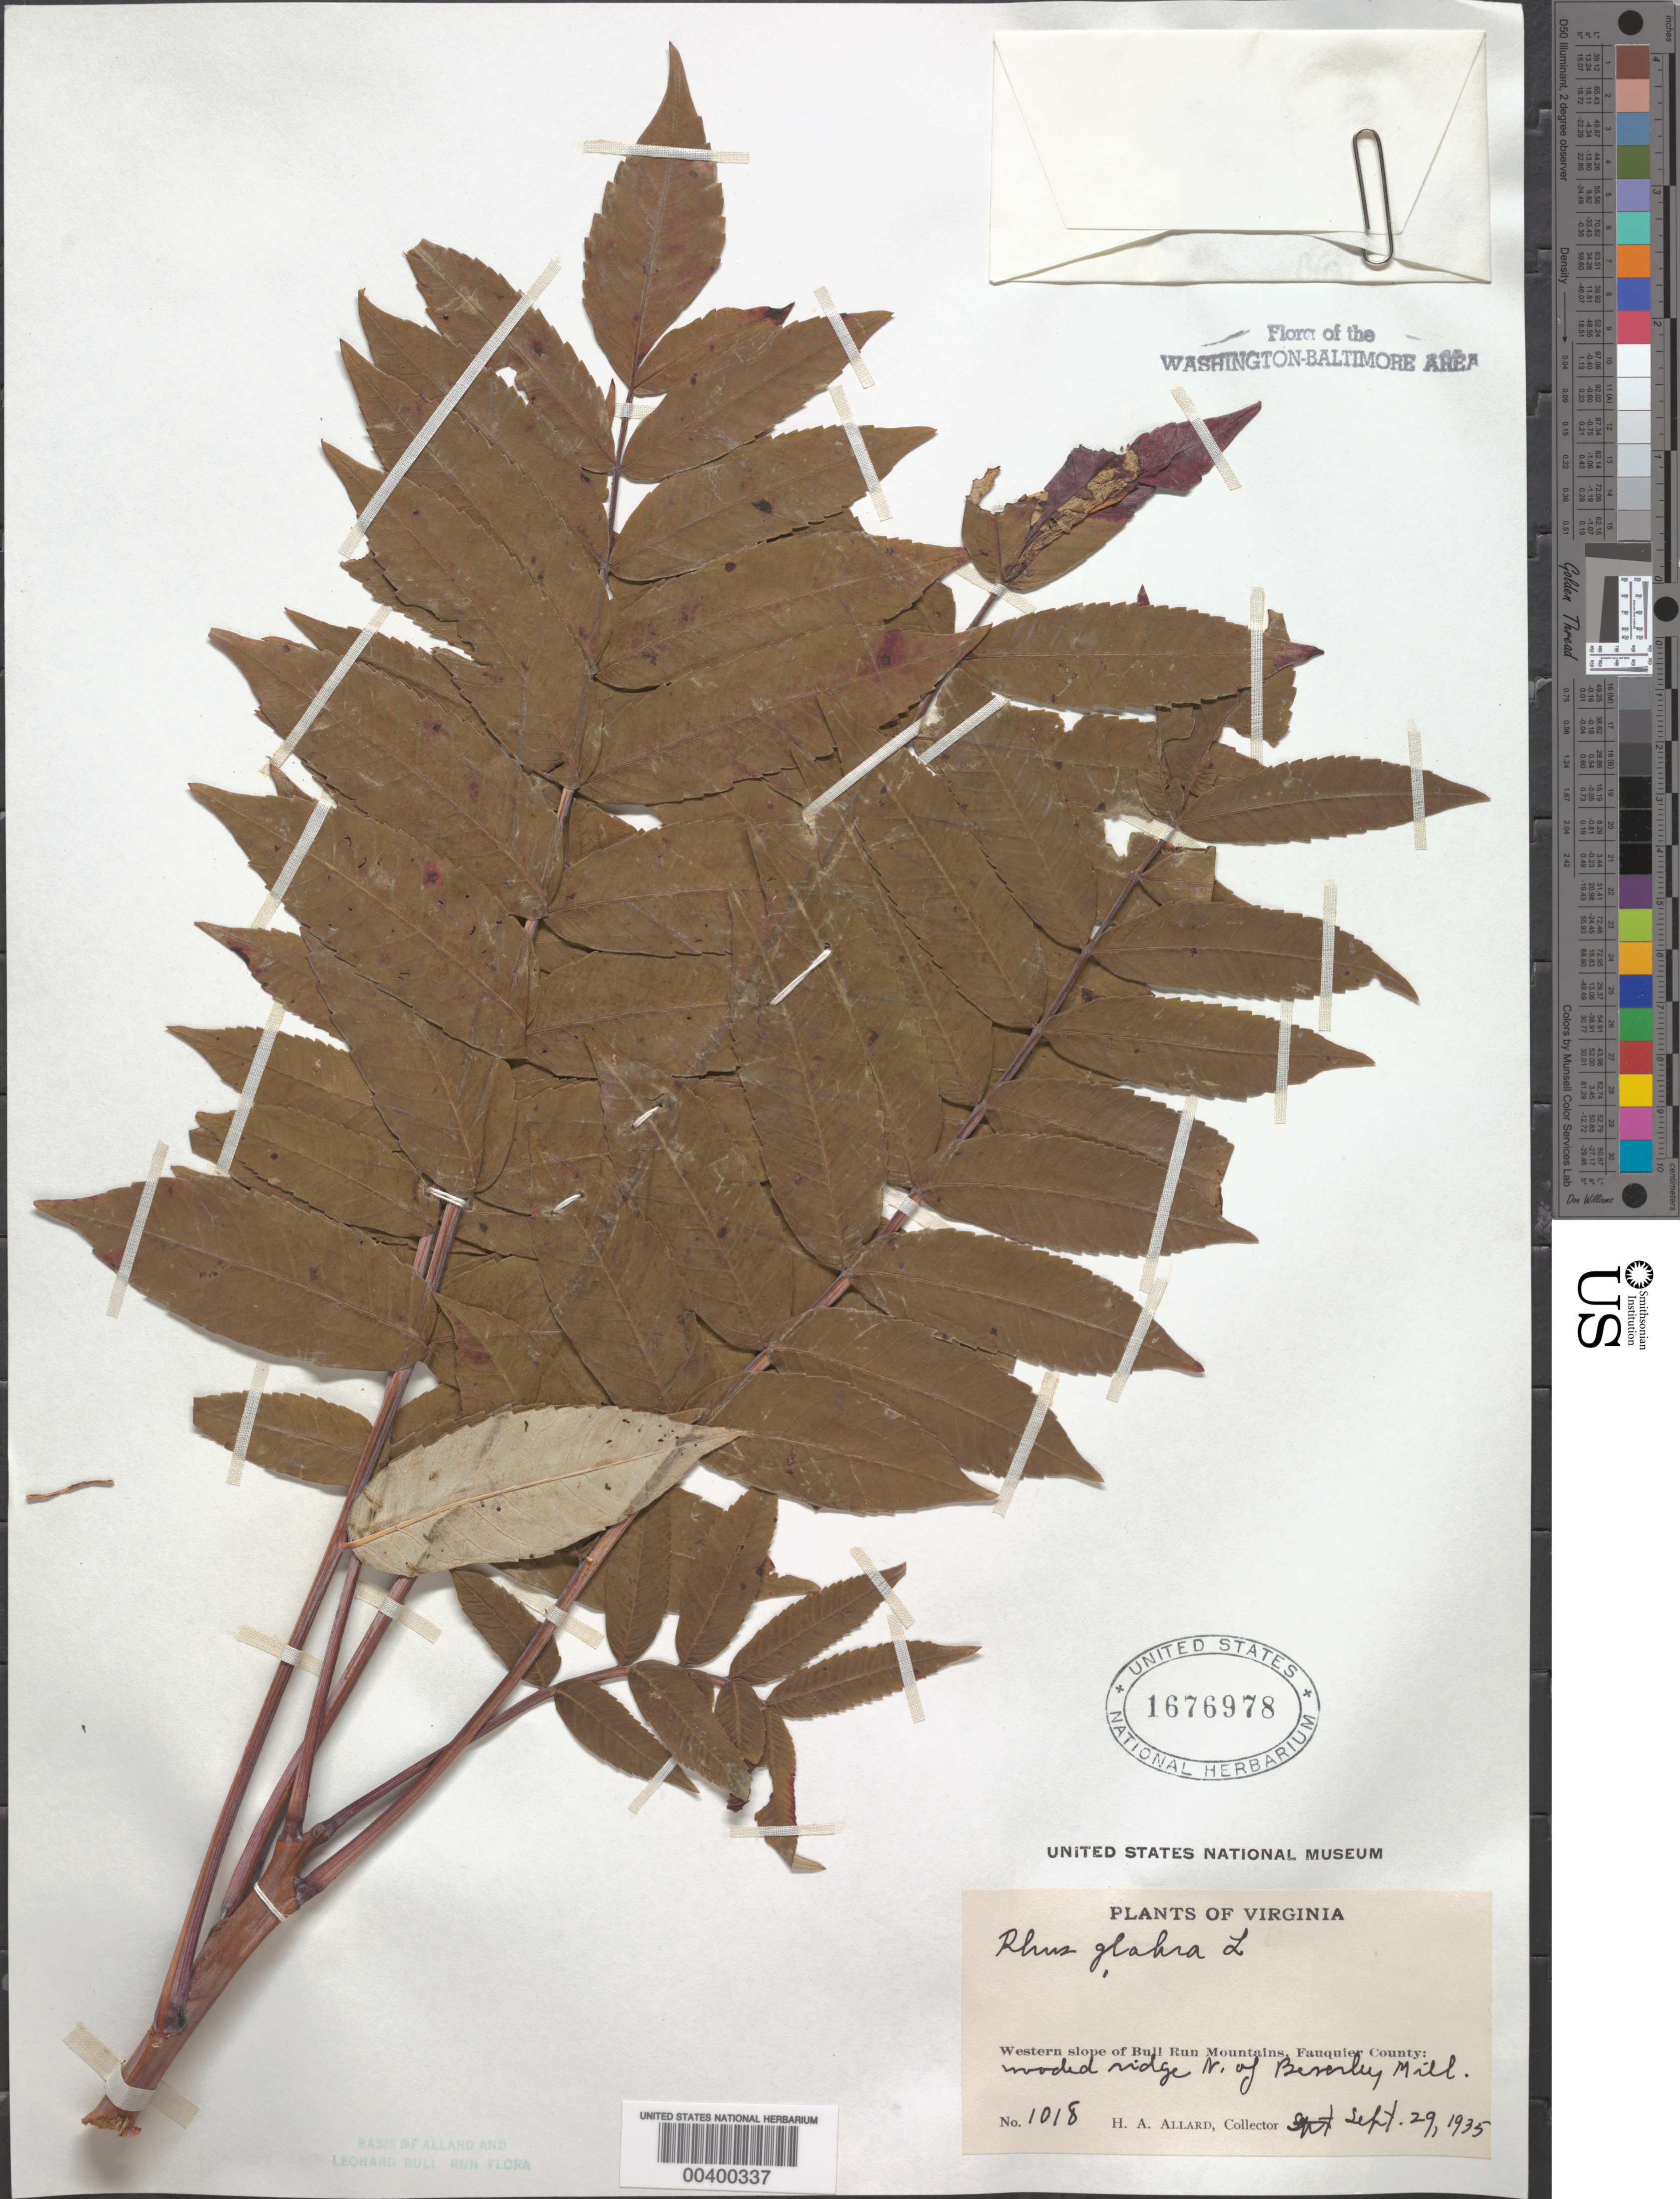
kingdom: Plantae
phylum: Tracheophyta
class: Magnoliopsida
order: Sapindales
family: Anacardiaceae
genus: Rhus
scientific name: Rhus glabra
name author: L.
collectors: H. A. Allard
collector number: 1018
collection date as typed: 29 Sep 1935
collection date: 1935-09-29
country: United States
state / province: Virginia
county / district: Fauquier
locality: North of Beverley Mill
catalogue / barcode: US 1676978